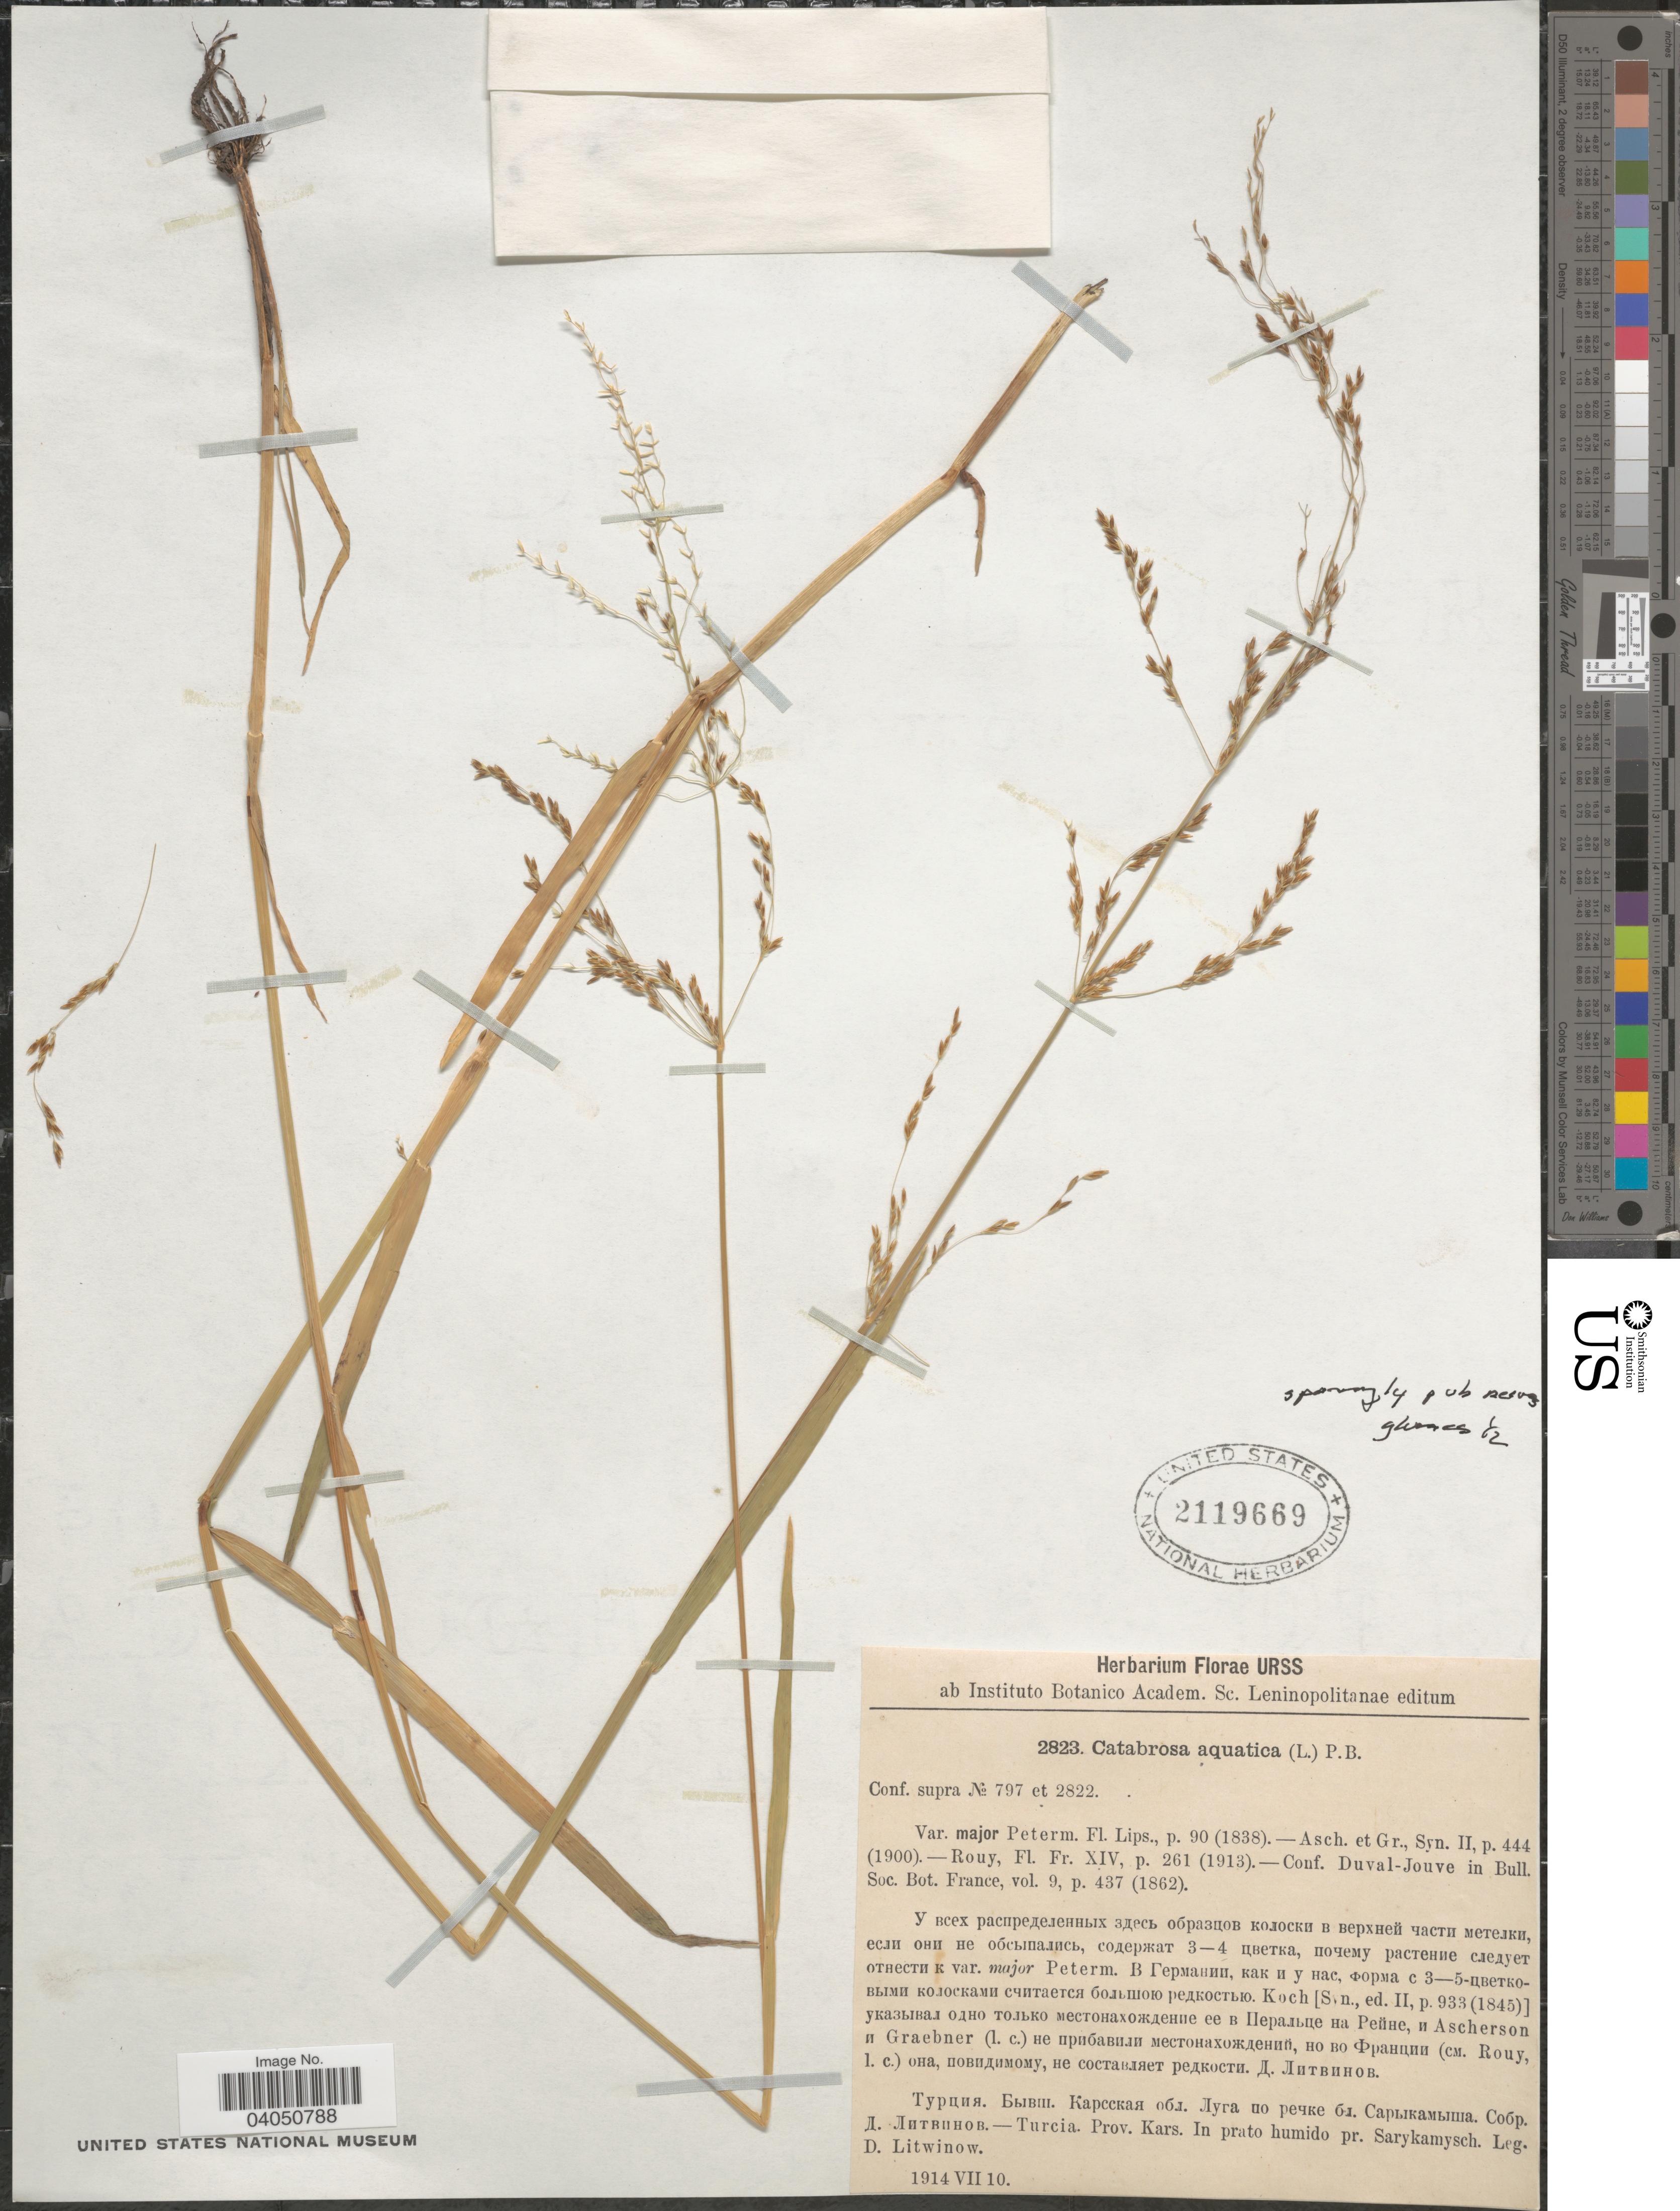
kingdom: Plantae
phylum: Tracheophyta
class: Liliopsida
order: Poales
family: Poaceae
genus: Catabrosa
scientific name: Catabrosa aquatica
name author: (L.) P. Beauv.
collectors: D. Litwinow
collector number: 2823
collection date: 1914-07-10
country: Turkey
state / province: Kars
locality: Turcia. Prov. Kars. In prato humido pr. Sarykamysch.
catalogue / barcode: US 2119669